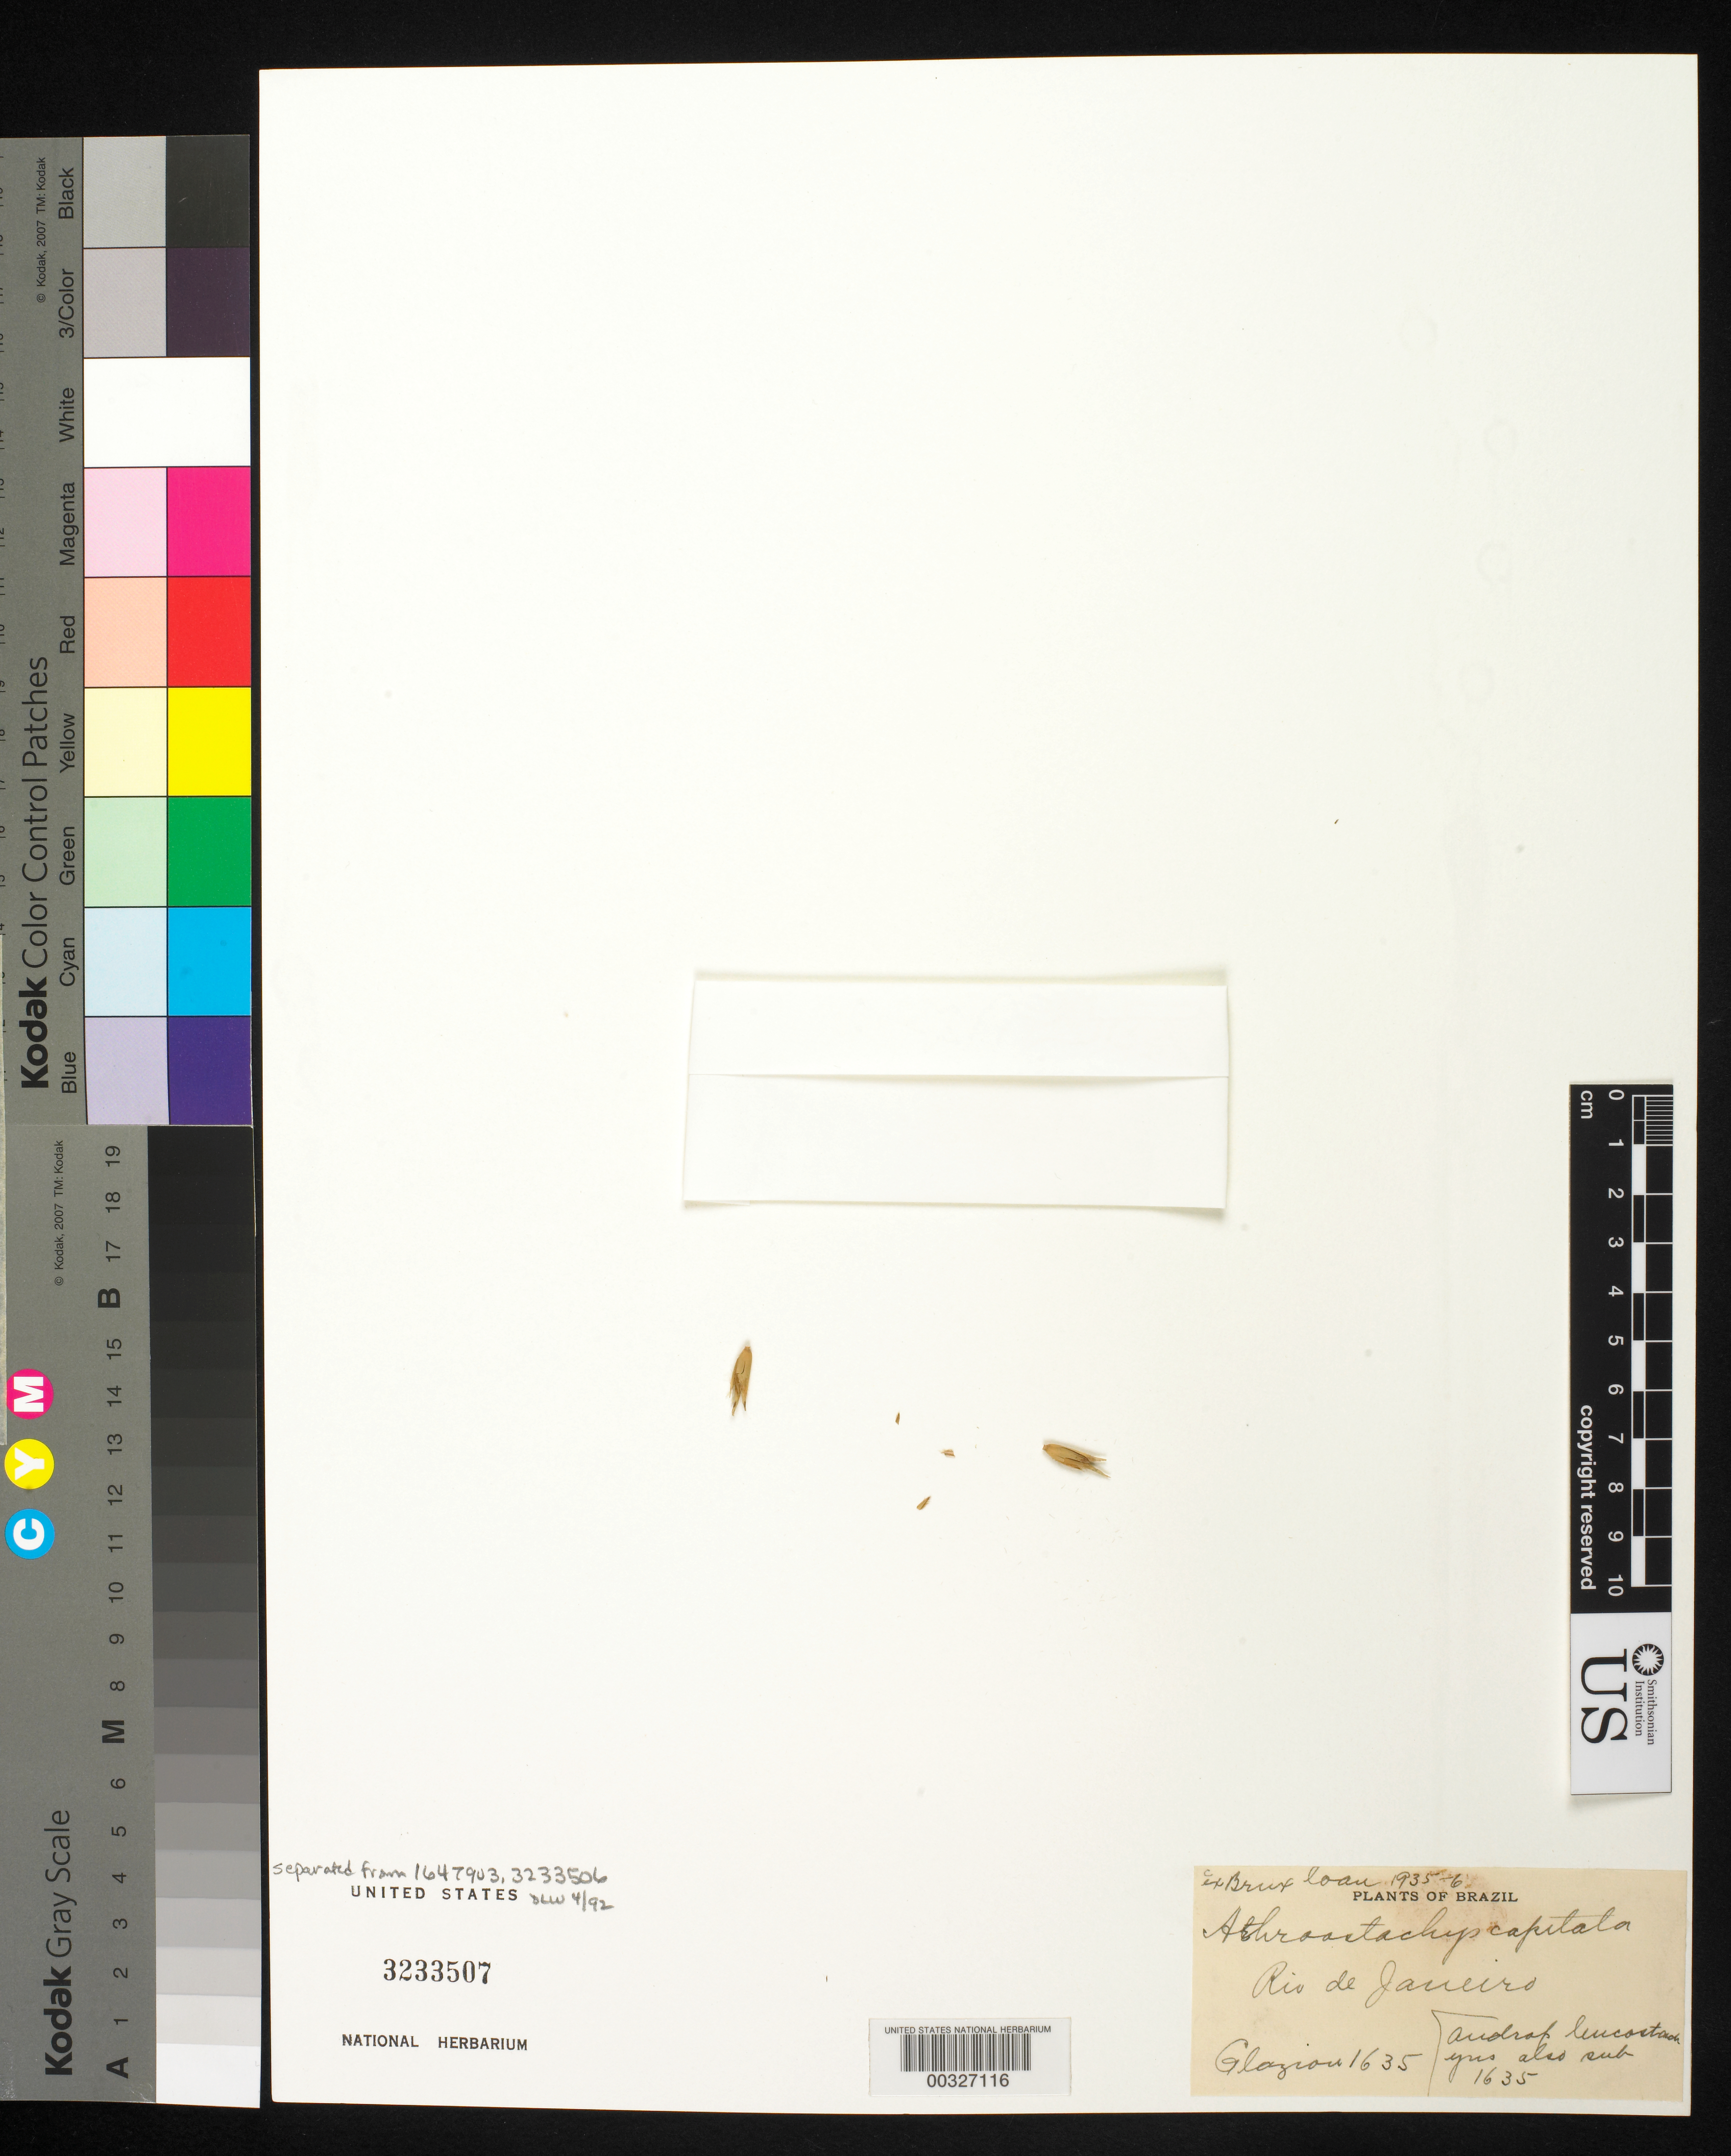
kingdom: Plantae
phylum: Tracheophyta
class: Liliopsida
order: Poales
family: Poaceae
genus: Athroostachys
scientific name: Athroostachys capitata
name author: (Hook.) Benth.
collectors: A. F. M. Glaziou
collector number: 1635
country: Brazil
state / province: Rio de Janeiro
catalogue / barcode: US 3233507